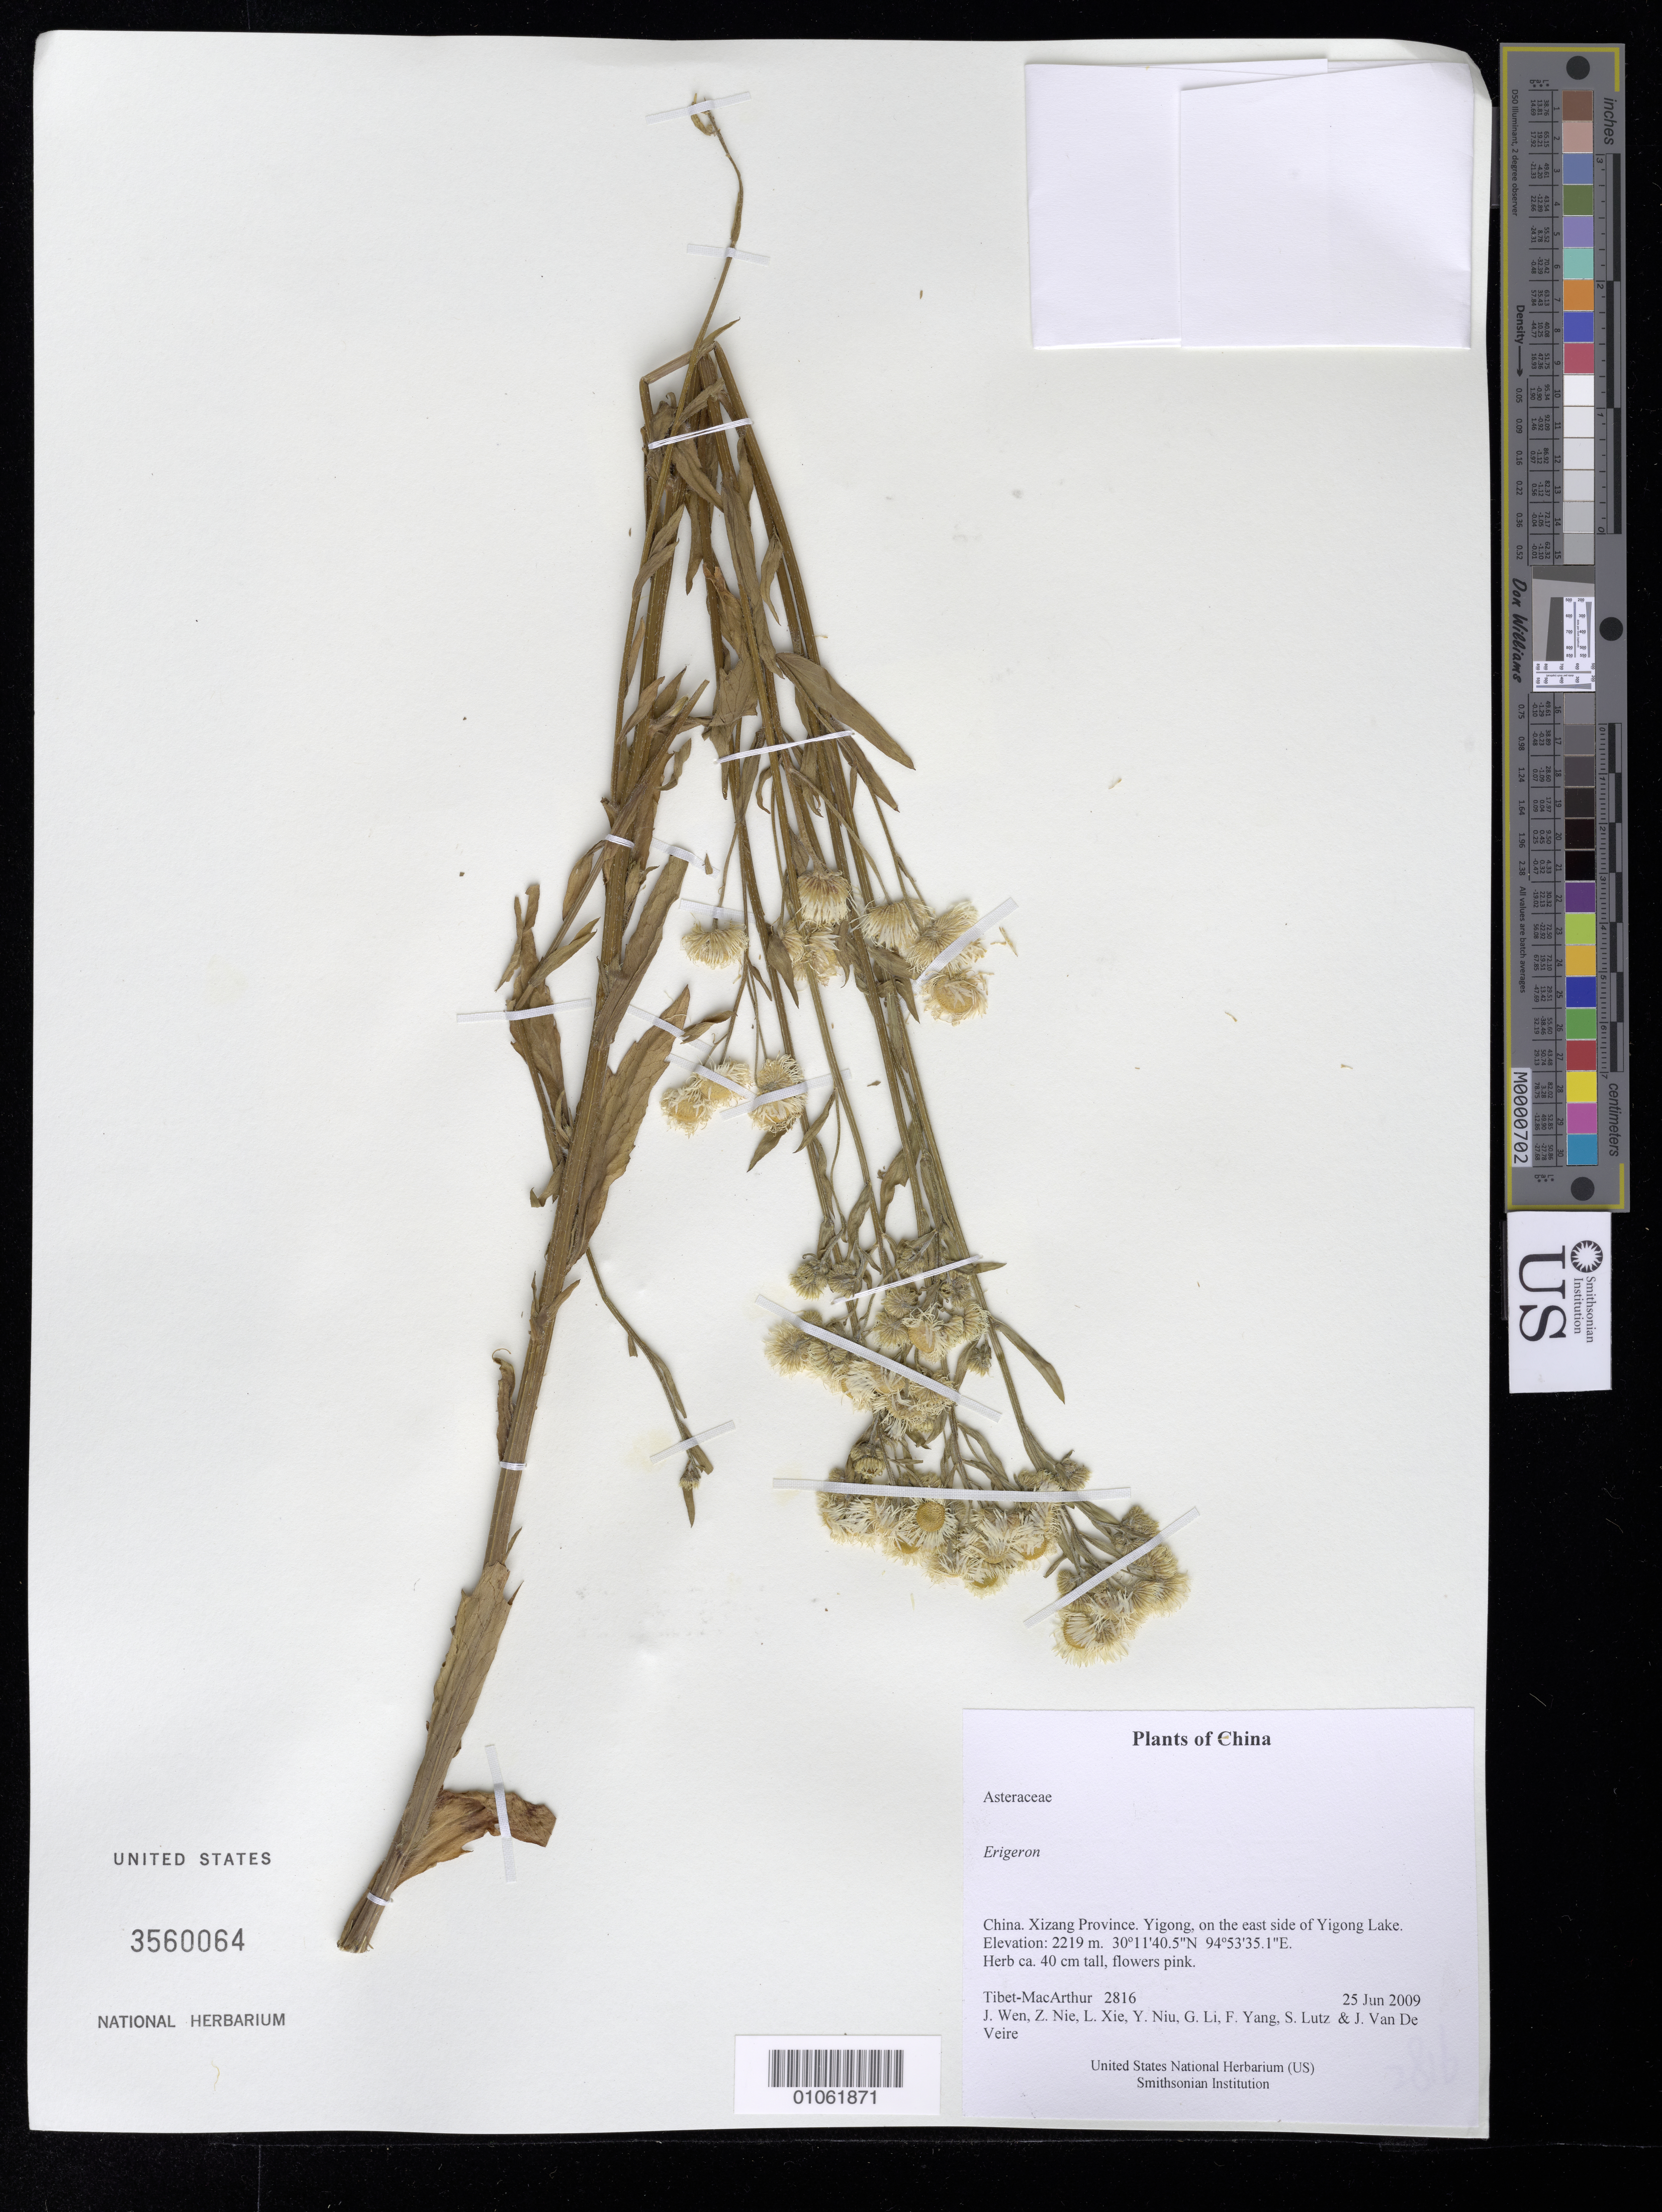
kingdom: Plantae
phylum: Tracheophyta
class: Magnoliopsida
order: Asterales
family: Asteraceae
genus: Erigeron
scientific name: Erigeron sp.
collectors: Tibet-MacArthur, J. Wen, Z. Nie, L. Xie, Y. Niu, G. Li, F. Yang, S. Lutz & J. Van De Veire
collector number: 2816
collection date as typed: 25 Jun 2009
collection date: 2009-06-25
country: China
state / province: Xizang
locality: Yigong, on the east side of Yigong Lake.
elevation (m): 2219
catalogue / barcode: US 3560064